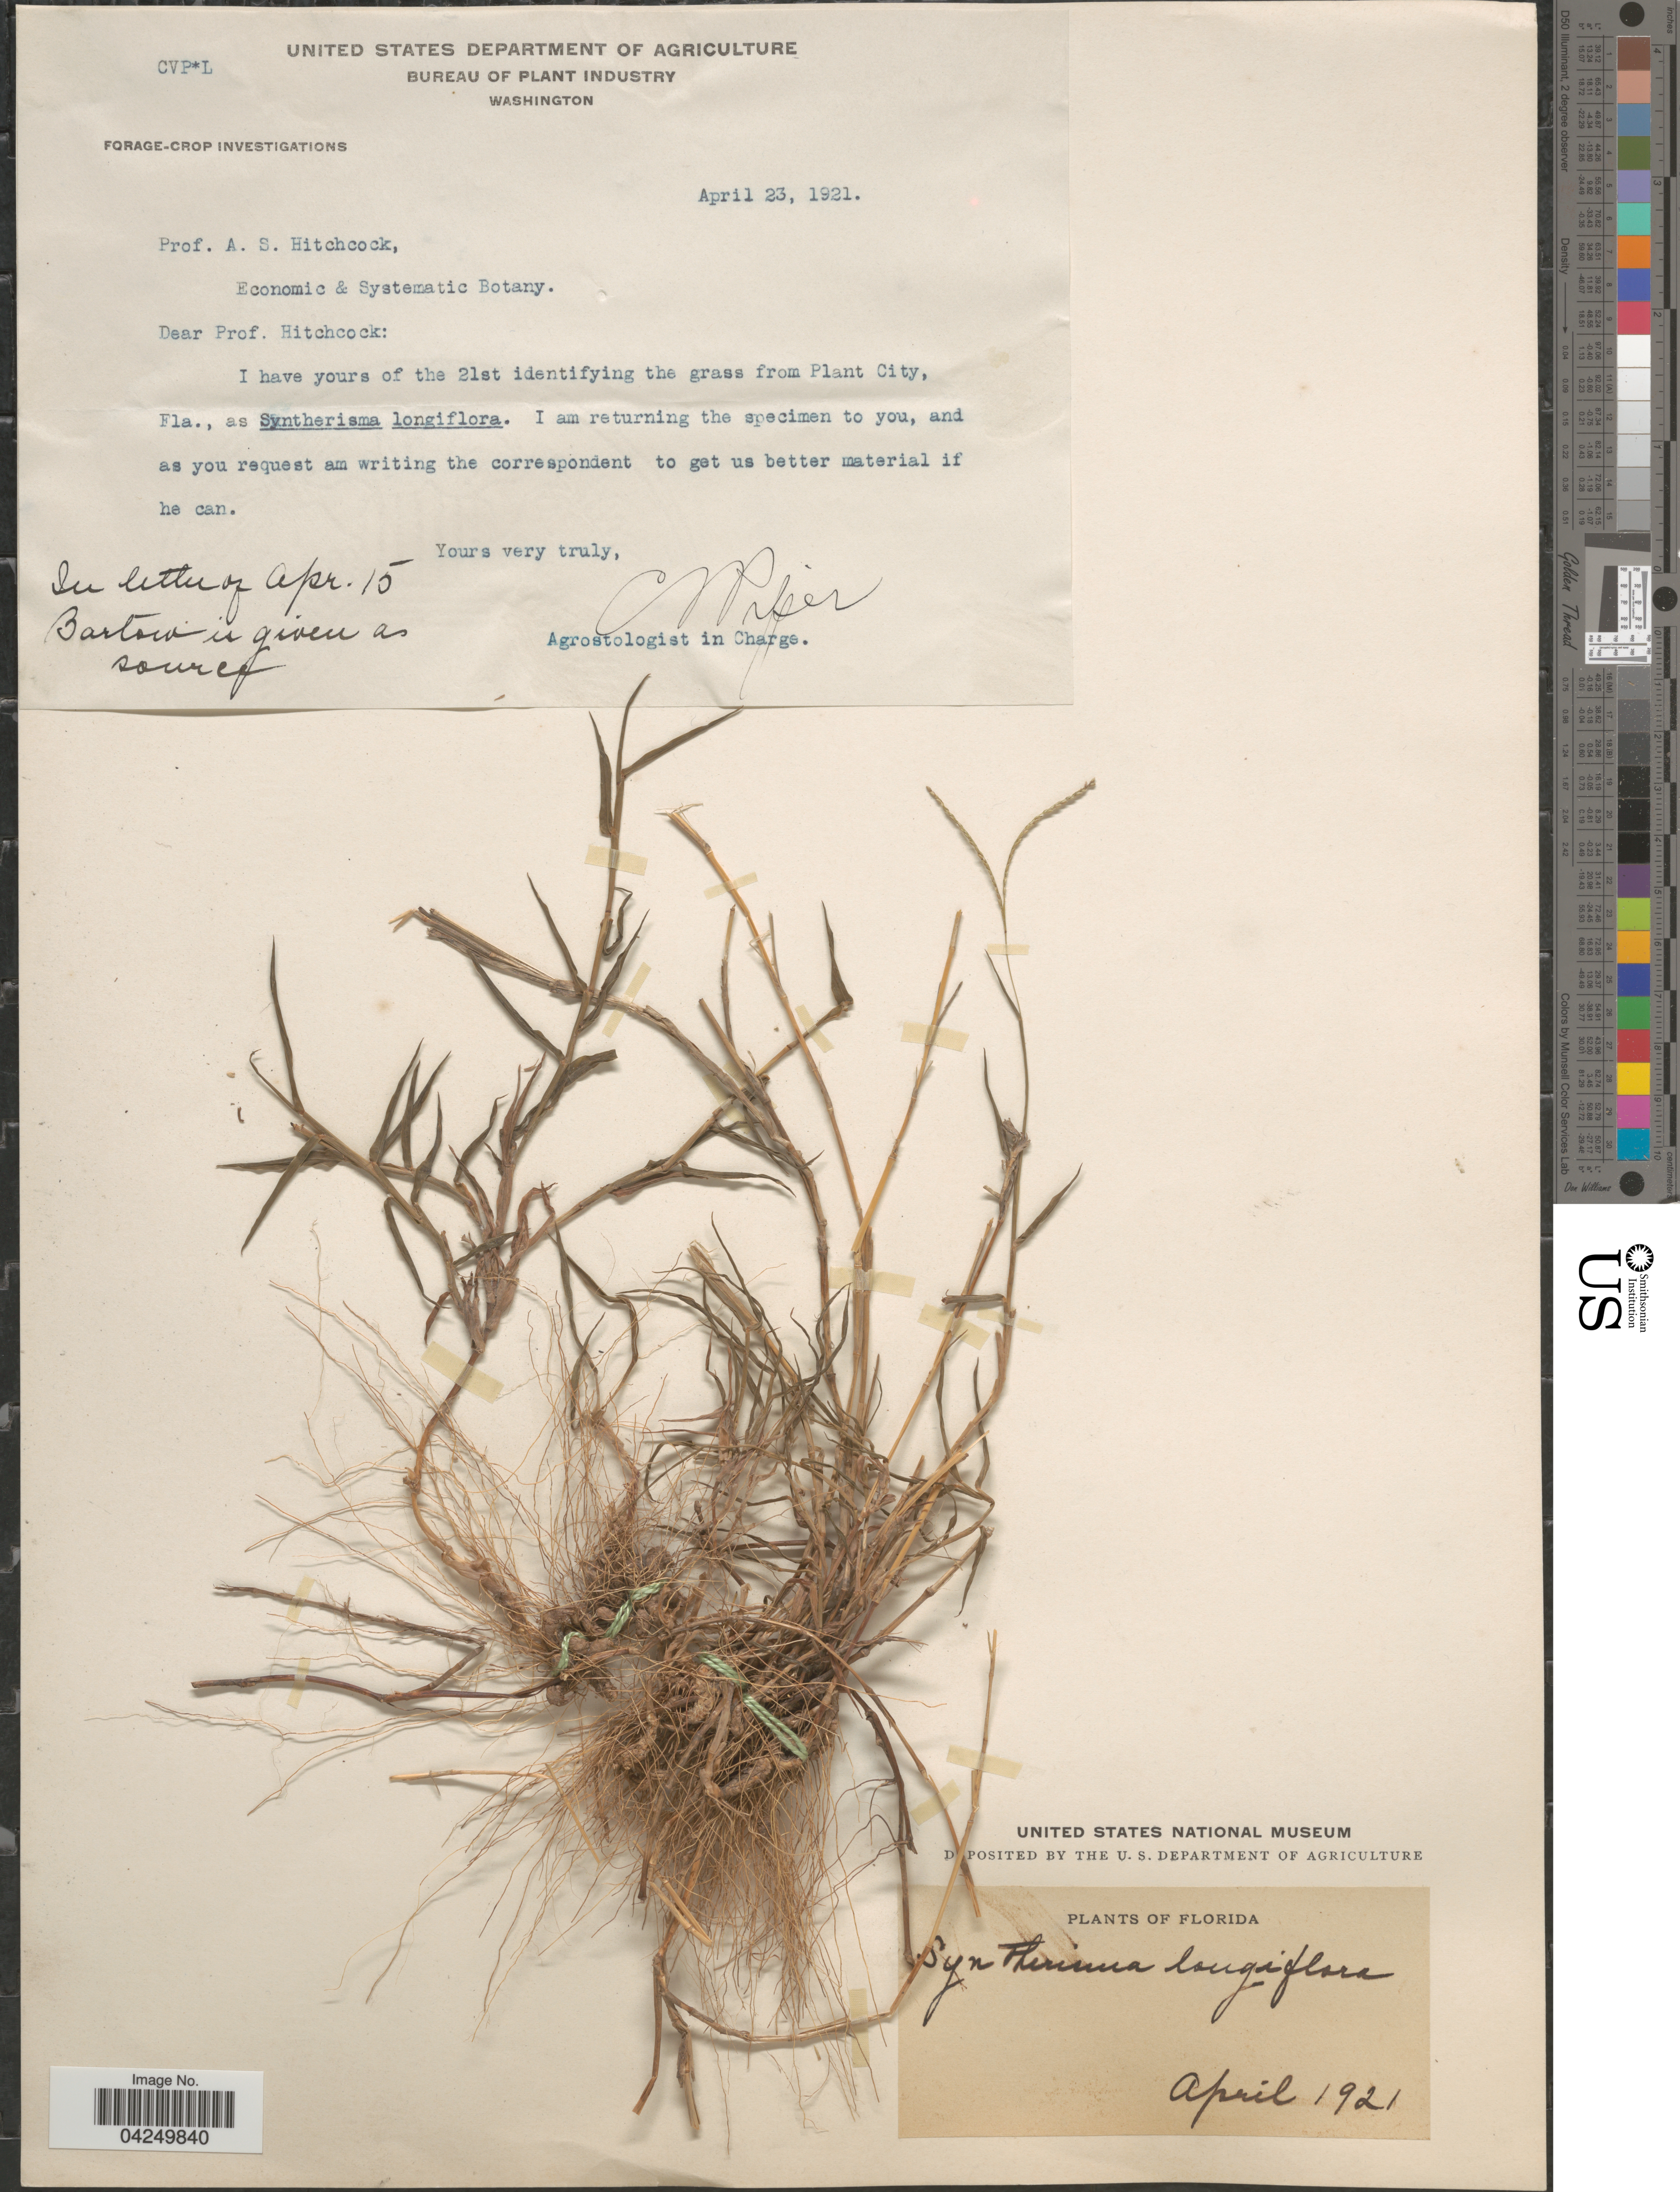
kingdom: Plantae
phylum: Tracheophyta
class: Liliopsida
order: Poales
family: Poaceae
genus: Digitaria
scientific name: Digitaria longiflora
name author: (Retz.) Pers.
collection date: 1921-04-23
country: United States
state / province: Florida